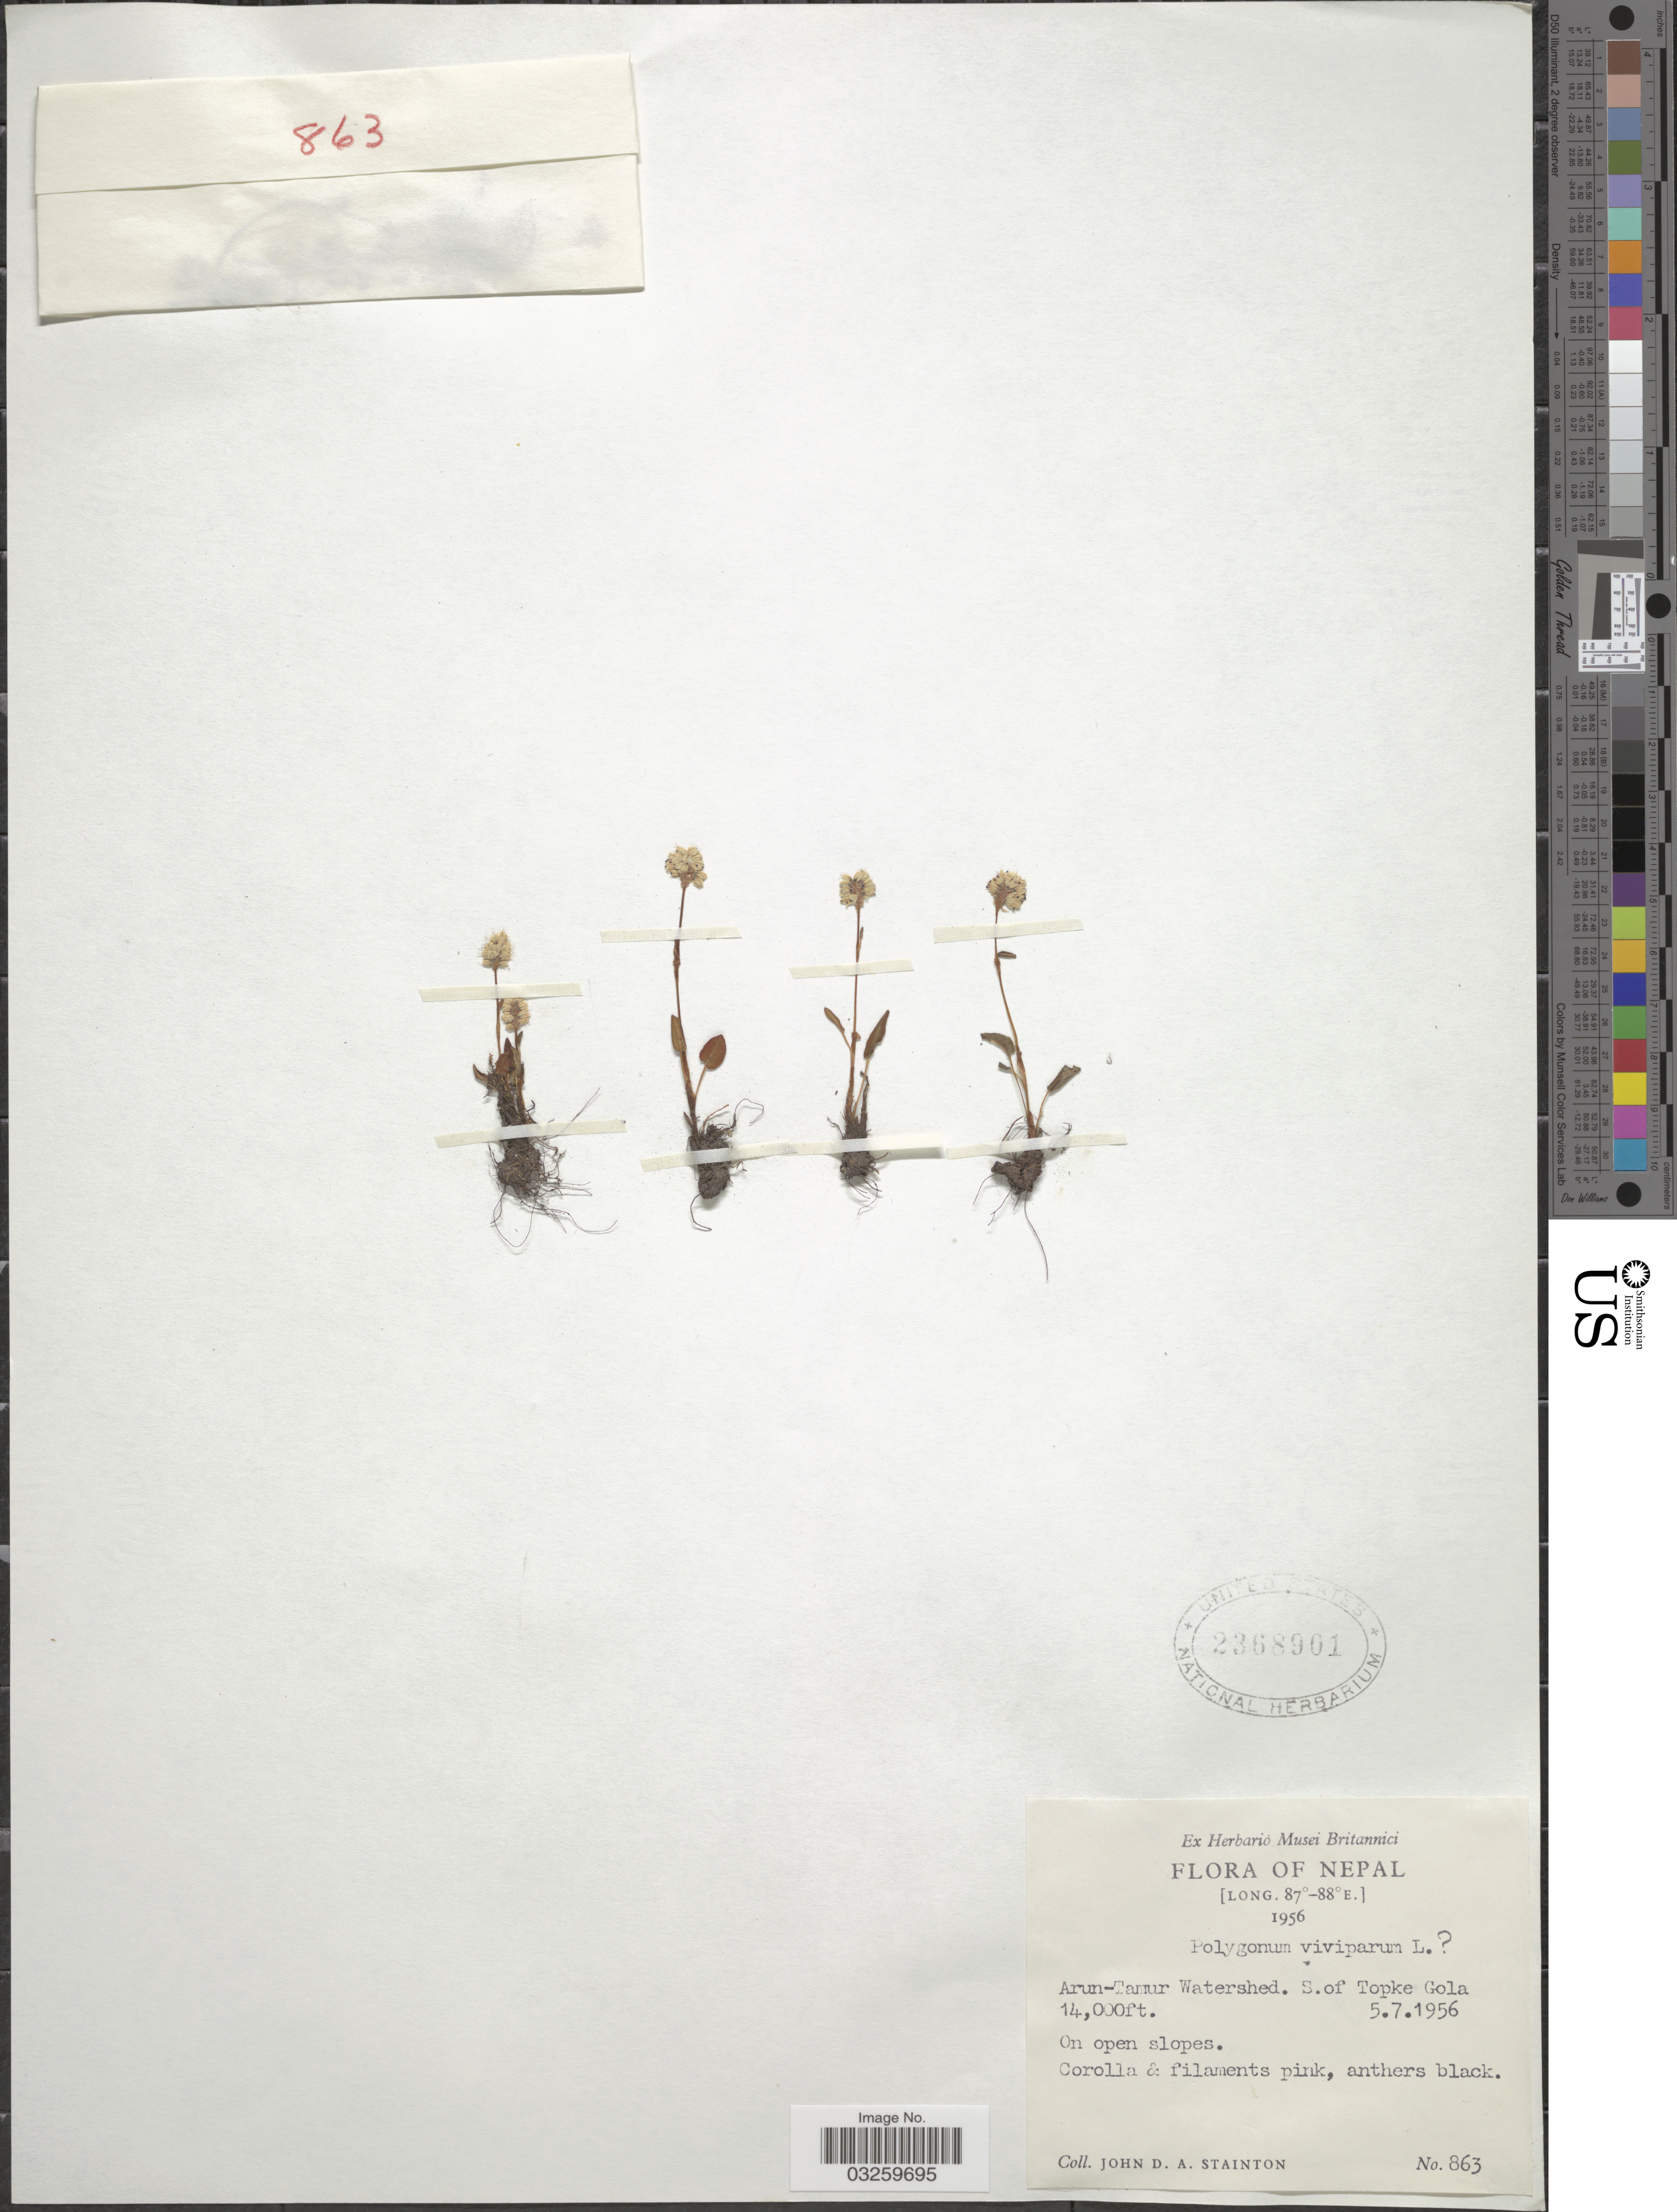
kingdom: Plantae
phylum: Tracheophyta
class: Magnoliopsida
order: Caryophyllales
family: Polygonaceae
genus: Bistorta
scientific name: Bistorta sp.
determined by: Strong, Mark T., (BOT), Smithsonian Institution - National Museum of Natural History (UNITED STATES)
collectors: J. Stainton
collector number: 863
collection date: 1956-07-05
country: Nepal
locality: Arun-Tamur Watershed. S. of Topke Gola.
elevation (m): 4267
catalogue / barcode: US 2368901